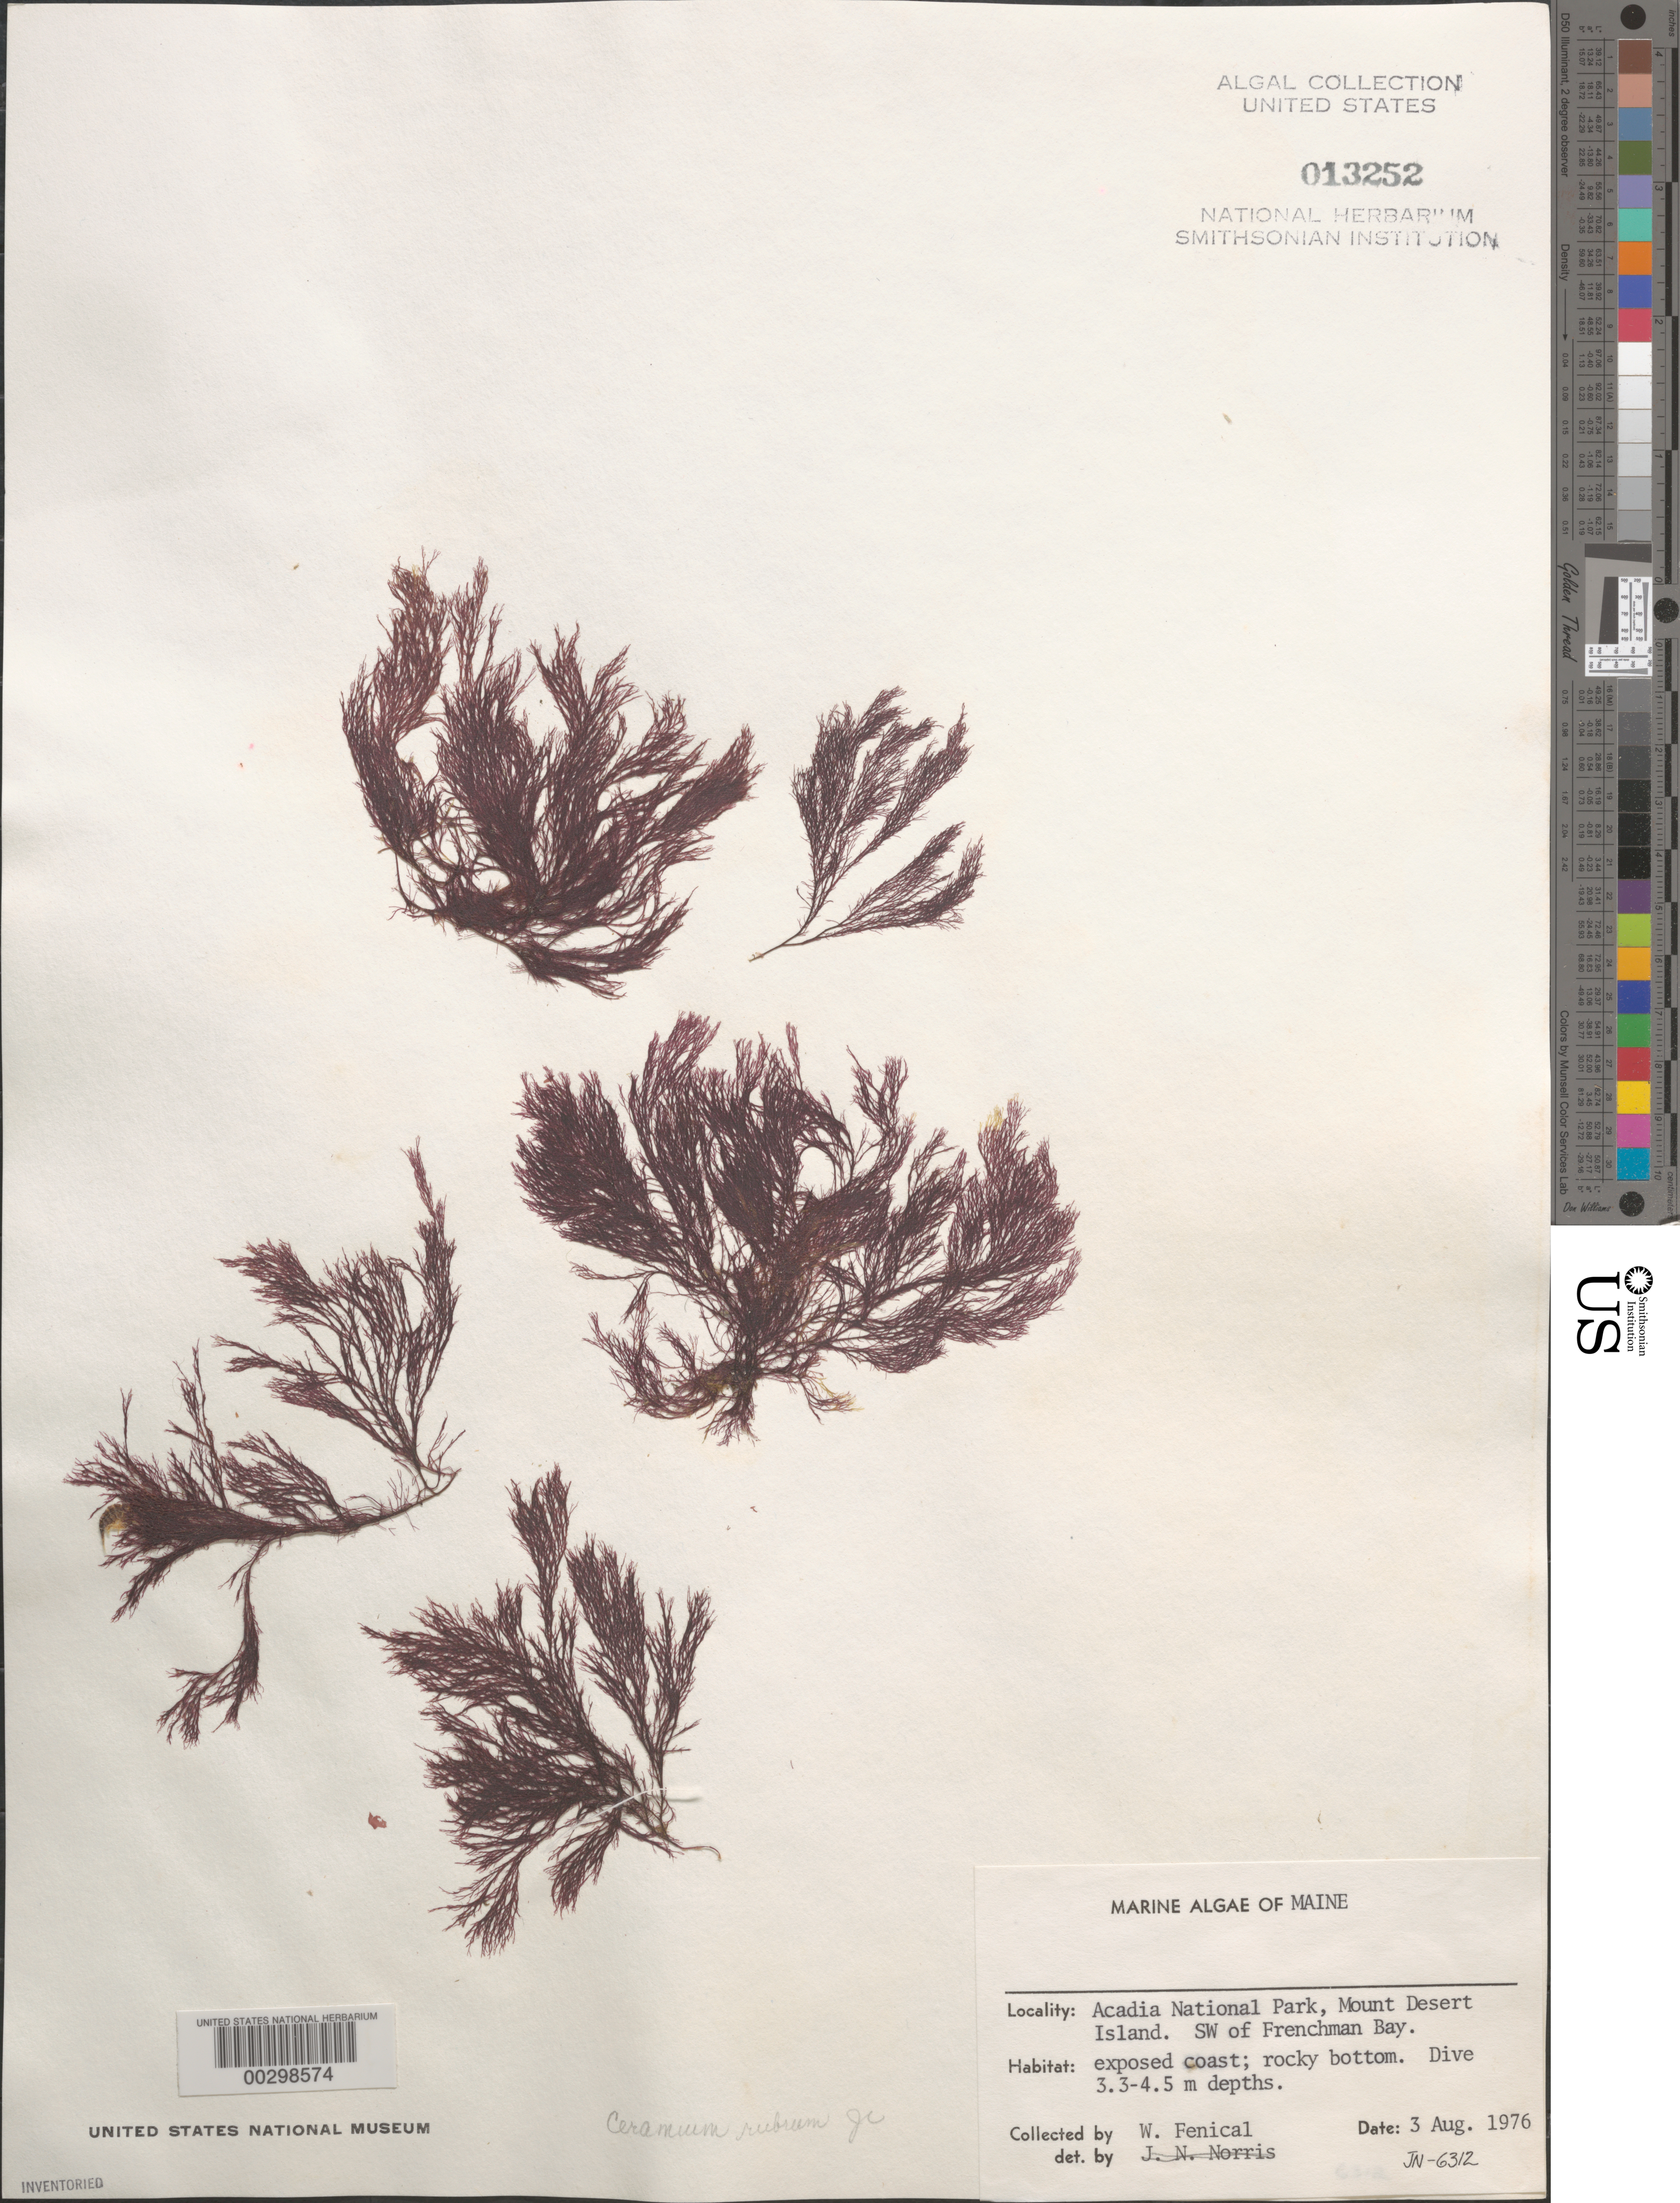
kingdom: Plantae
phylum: Rhodophyta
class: Florideophyceae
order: Ceramiales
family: Ceramiaceae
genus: Ceramium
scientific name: Ceramium rubrum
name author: C. Agardh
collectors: W. Fenical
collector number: Jn-6312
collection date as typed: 03 Aug 1976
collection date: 1976-08-03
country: United States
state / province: Maine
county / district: Hancock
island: Mount Desert Island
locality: Acadia National Park, southwest of Frenchman Bay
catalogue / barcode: US 13252